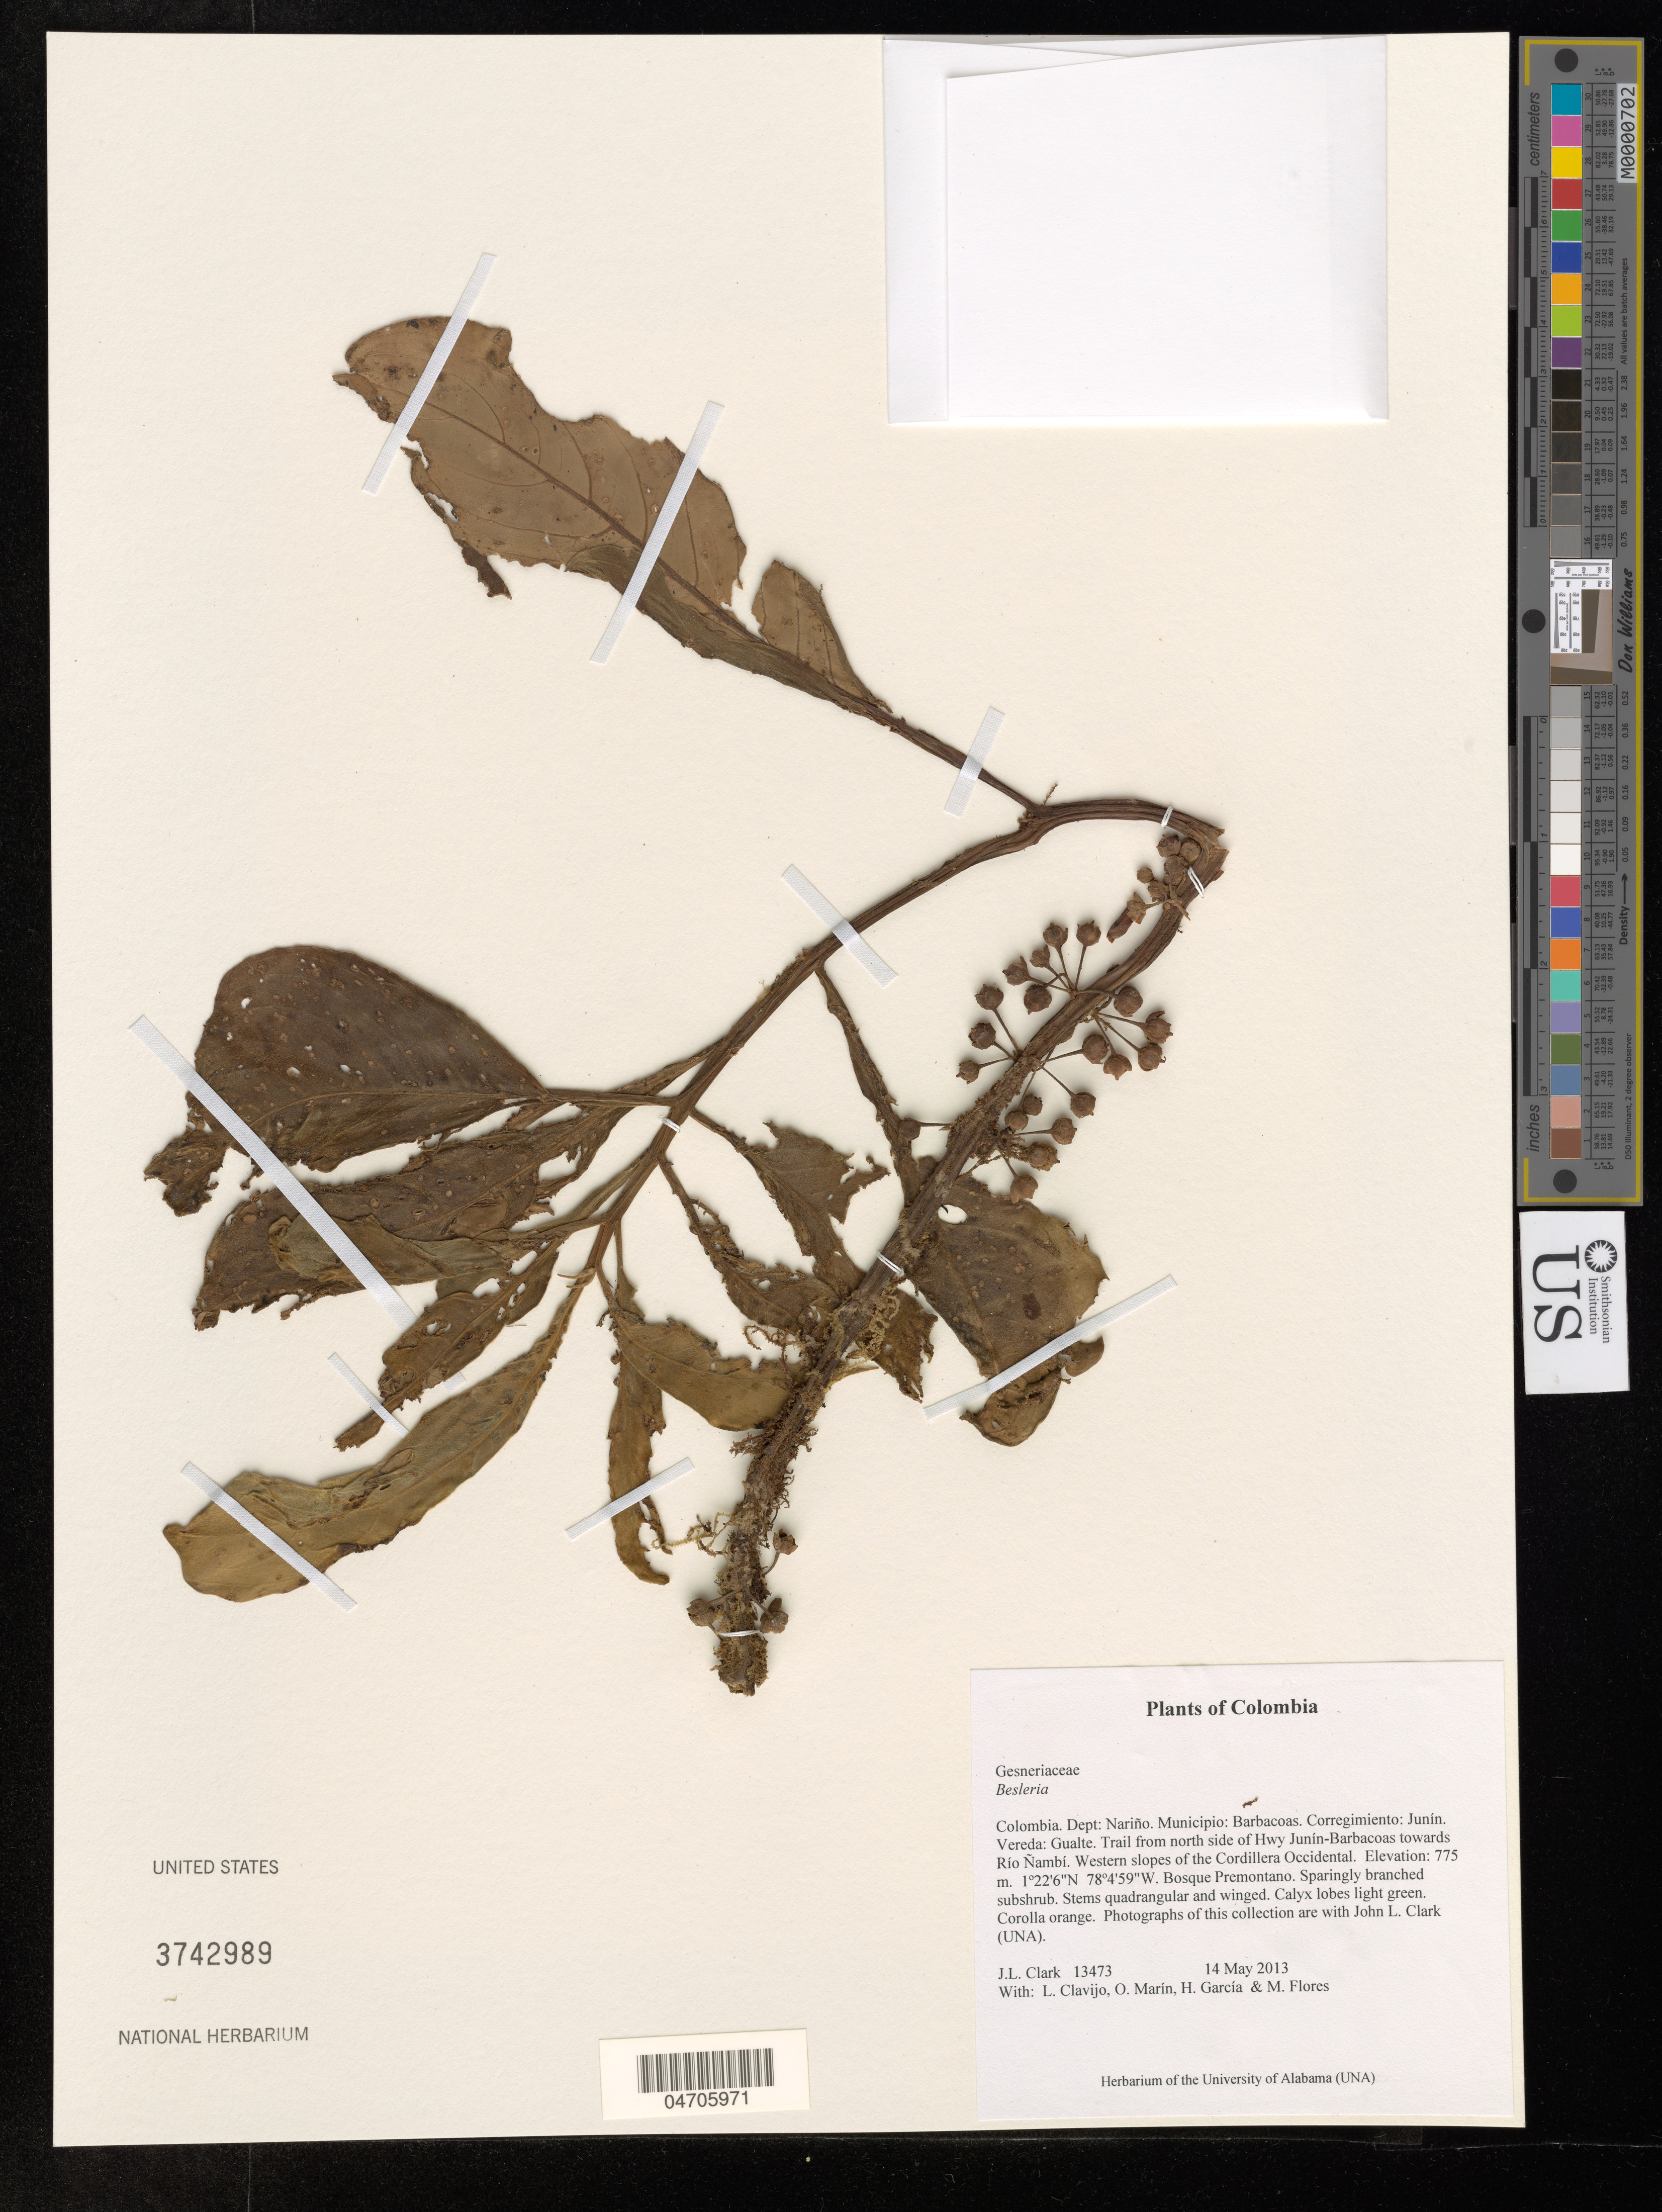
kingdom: Plantae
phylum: Tracheophyta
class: Magnoliopsida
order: Lamiales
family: Gesneriaceae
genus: Besleria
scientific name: Besleria sp.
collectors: J. L. Clark, L. Clavijo, O. Marín, H. Garcia & M. Flores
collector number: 13473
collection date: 2013-05-14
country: Colombia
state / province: Nariño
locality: Dept: Nariño. Municipio: Barbacoas. Corregimiento: Junín. Vereda: Gualte. Trail from north side of Hwy Junín-Barbacoas towards Río Ñambí. Western slopes of the Cordillera Occidental.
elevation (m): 775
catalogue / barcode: US 3742989